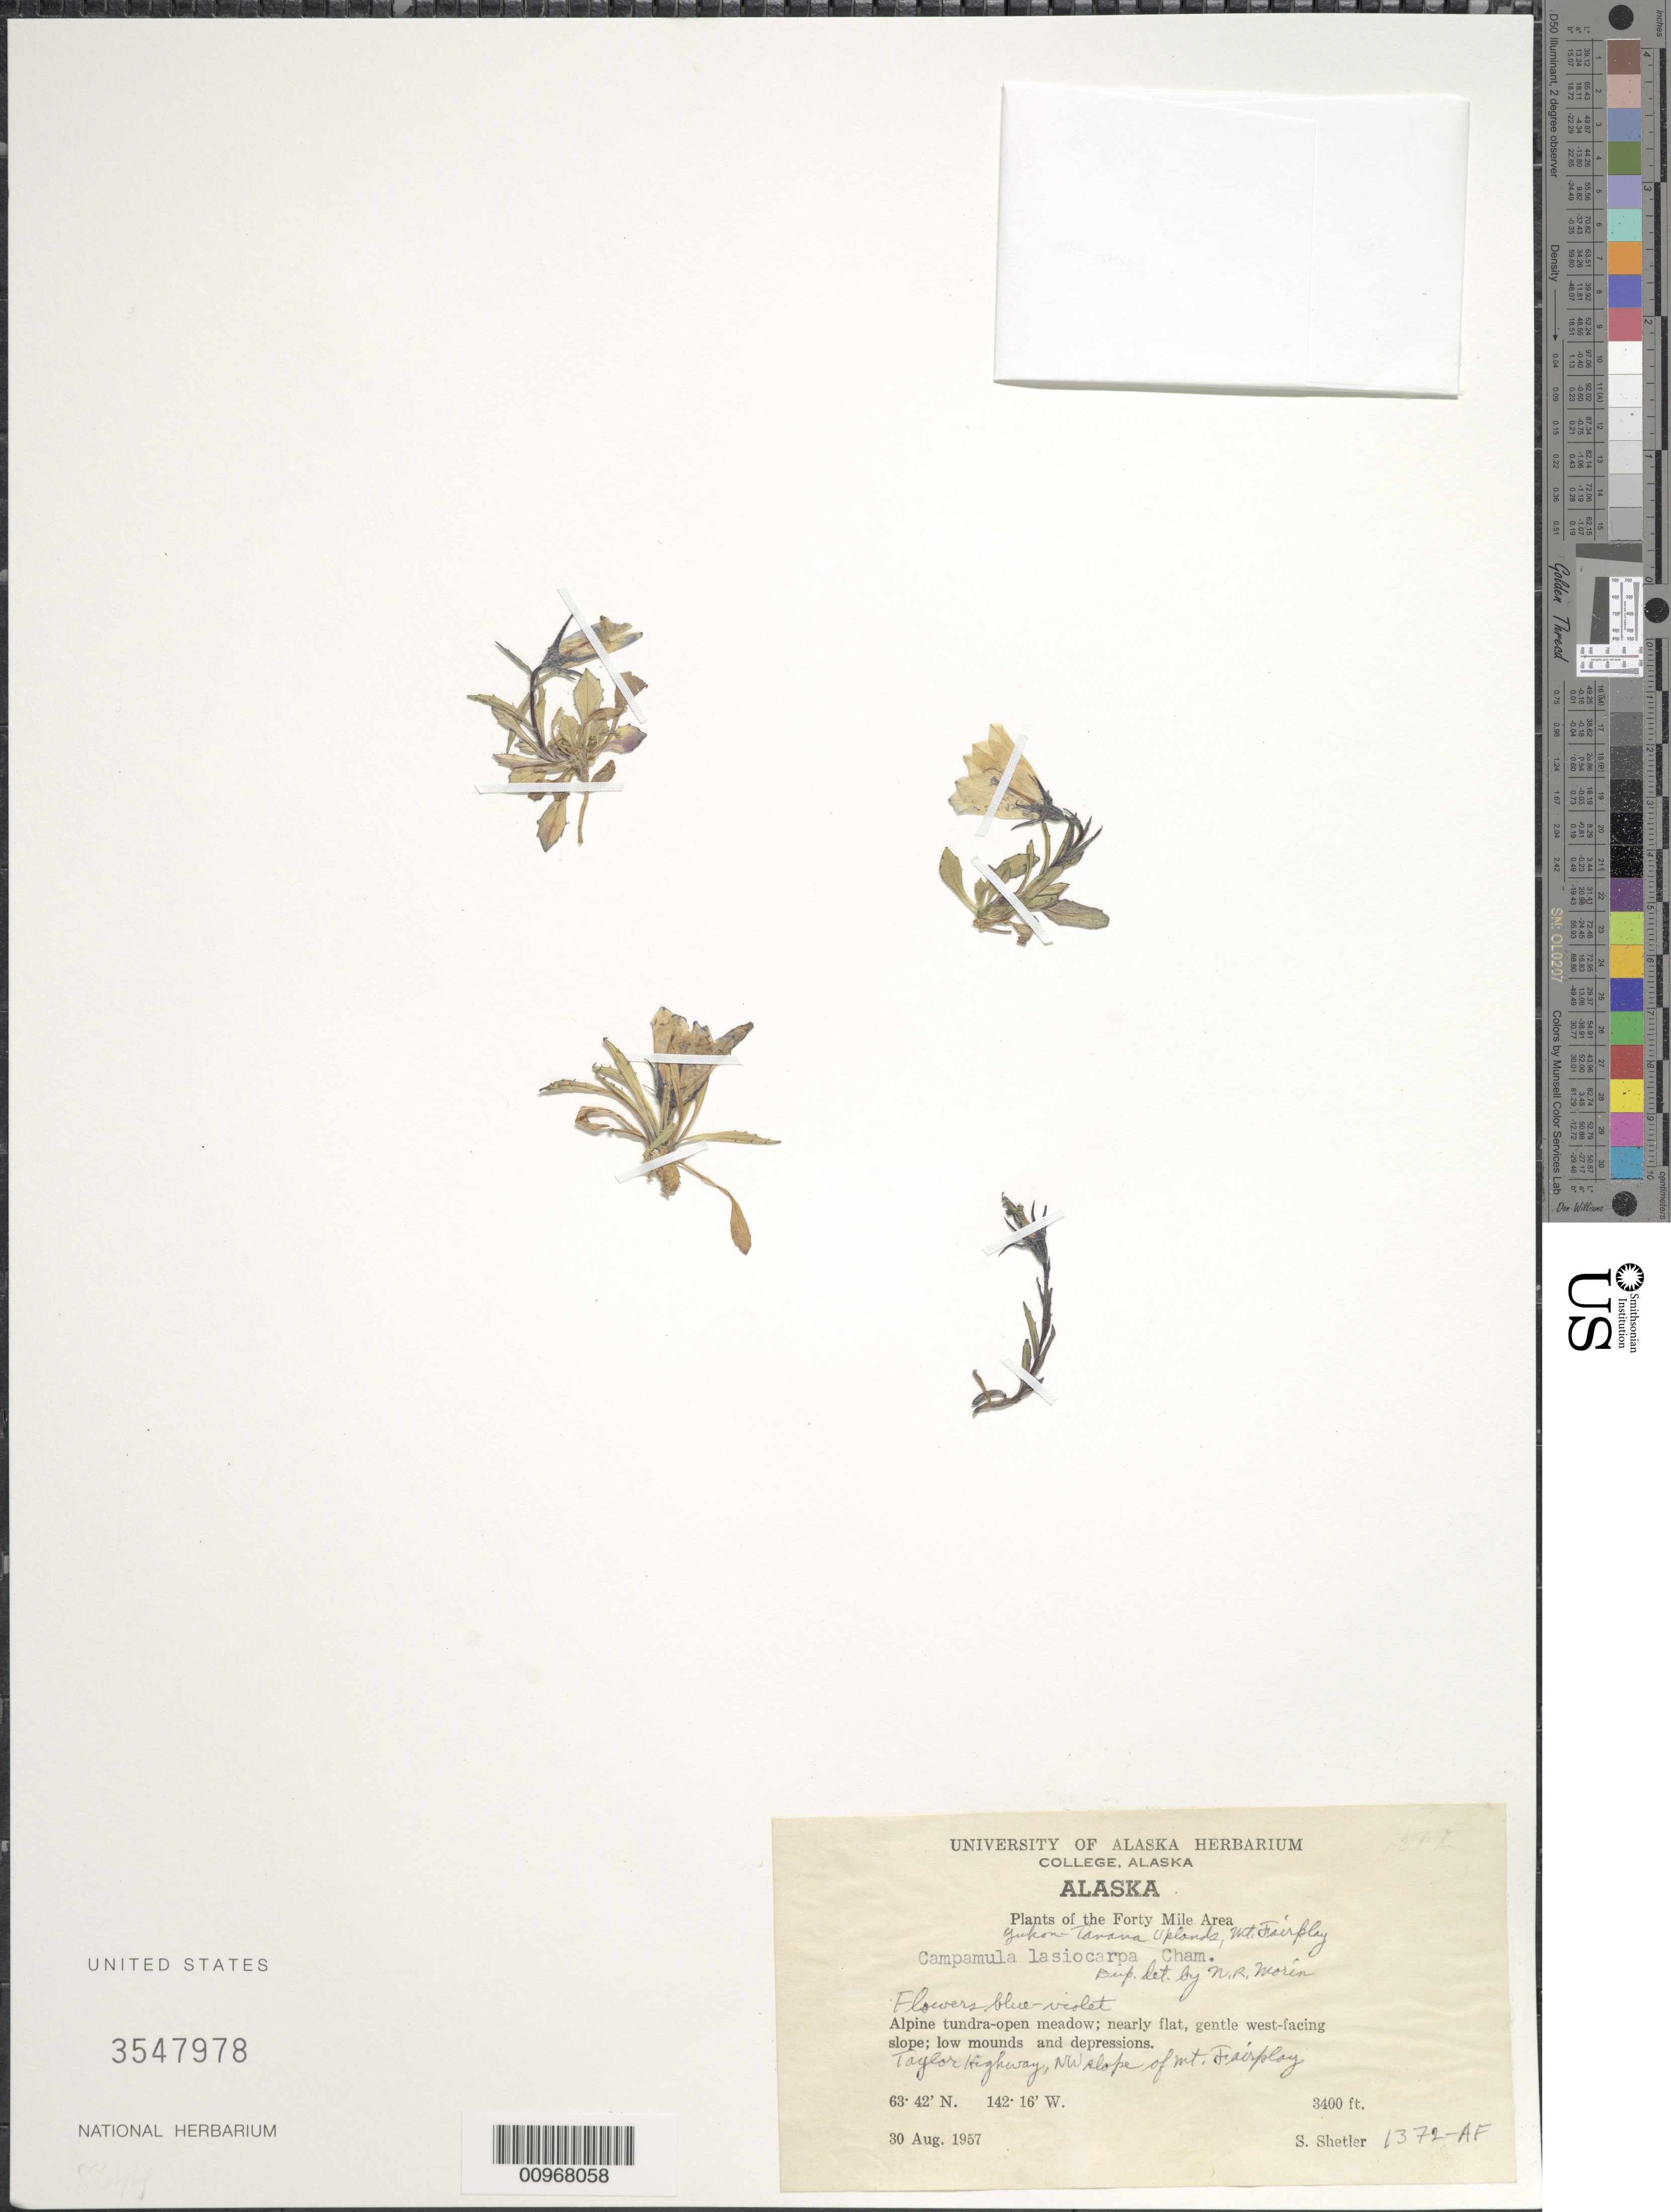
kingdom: Plantae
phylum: Tracheophyta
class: Magnoliopsida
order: Asterales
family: Campanulaceae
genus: Campanula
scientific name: Campanula lasiocarpa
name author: Cham.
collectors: S. Shetler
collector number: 1372-AF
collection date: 1957-08-30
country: United States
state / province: Alaska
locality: The Forty Mile Area, Alpine tundra-open meadow; nearly flat, gentle west-facing slope; low mounds and depressions, Taylor Highway, NW slope of Mt. Fairplay.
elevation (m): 1036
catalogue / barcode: US 3547978